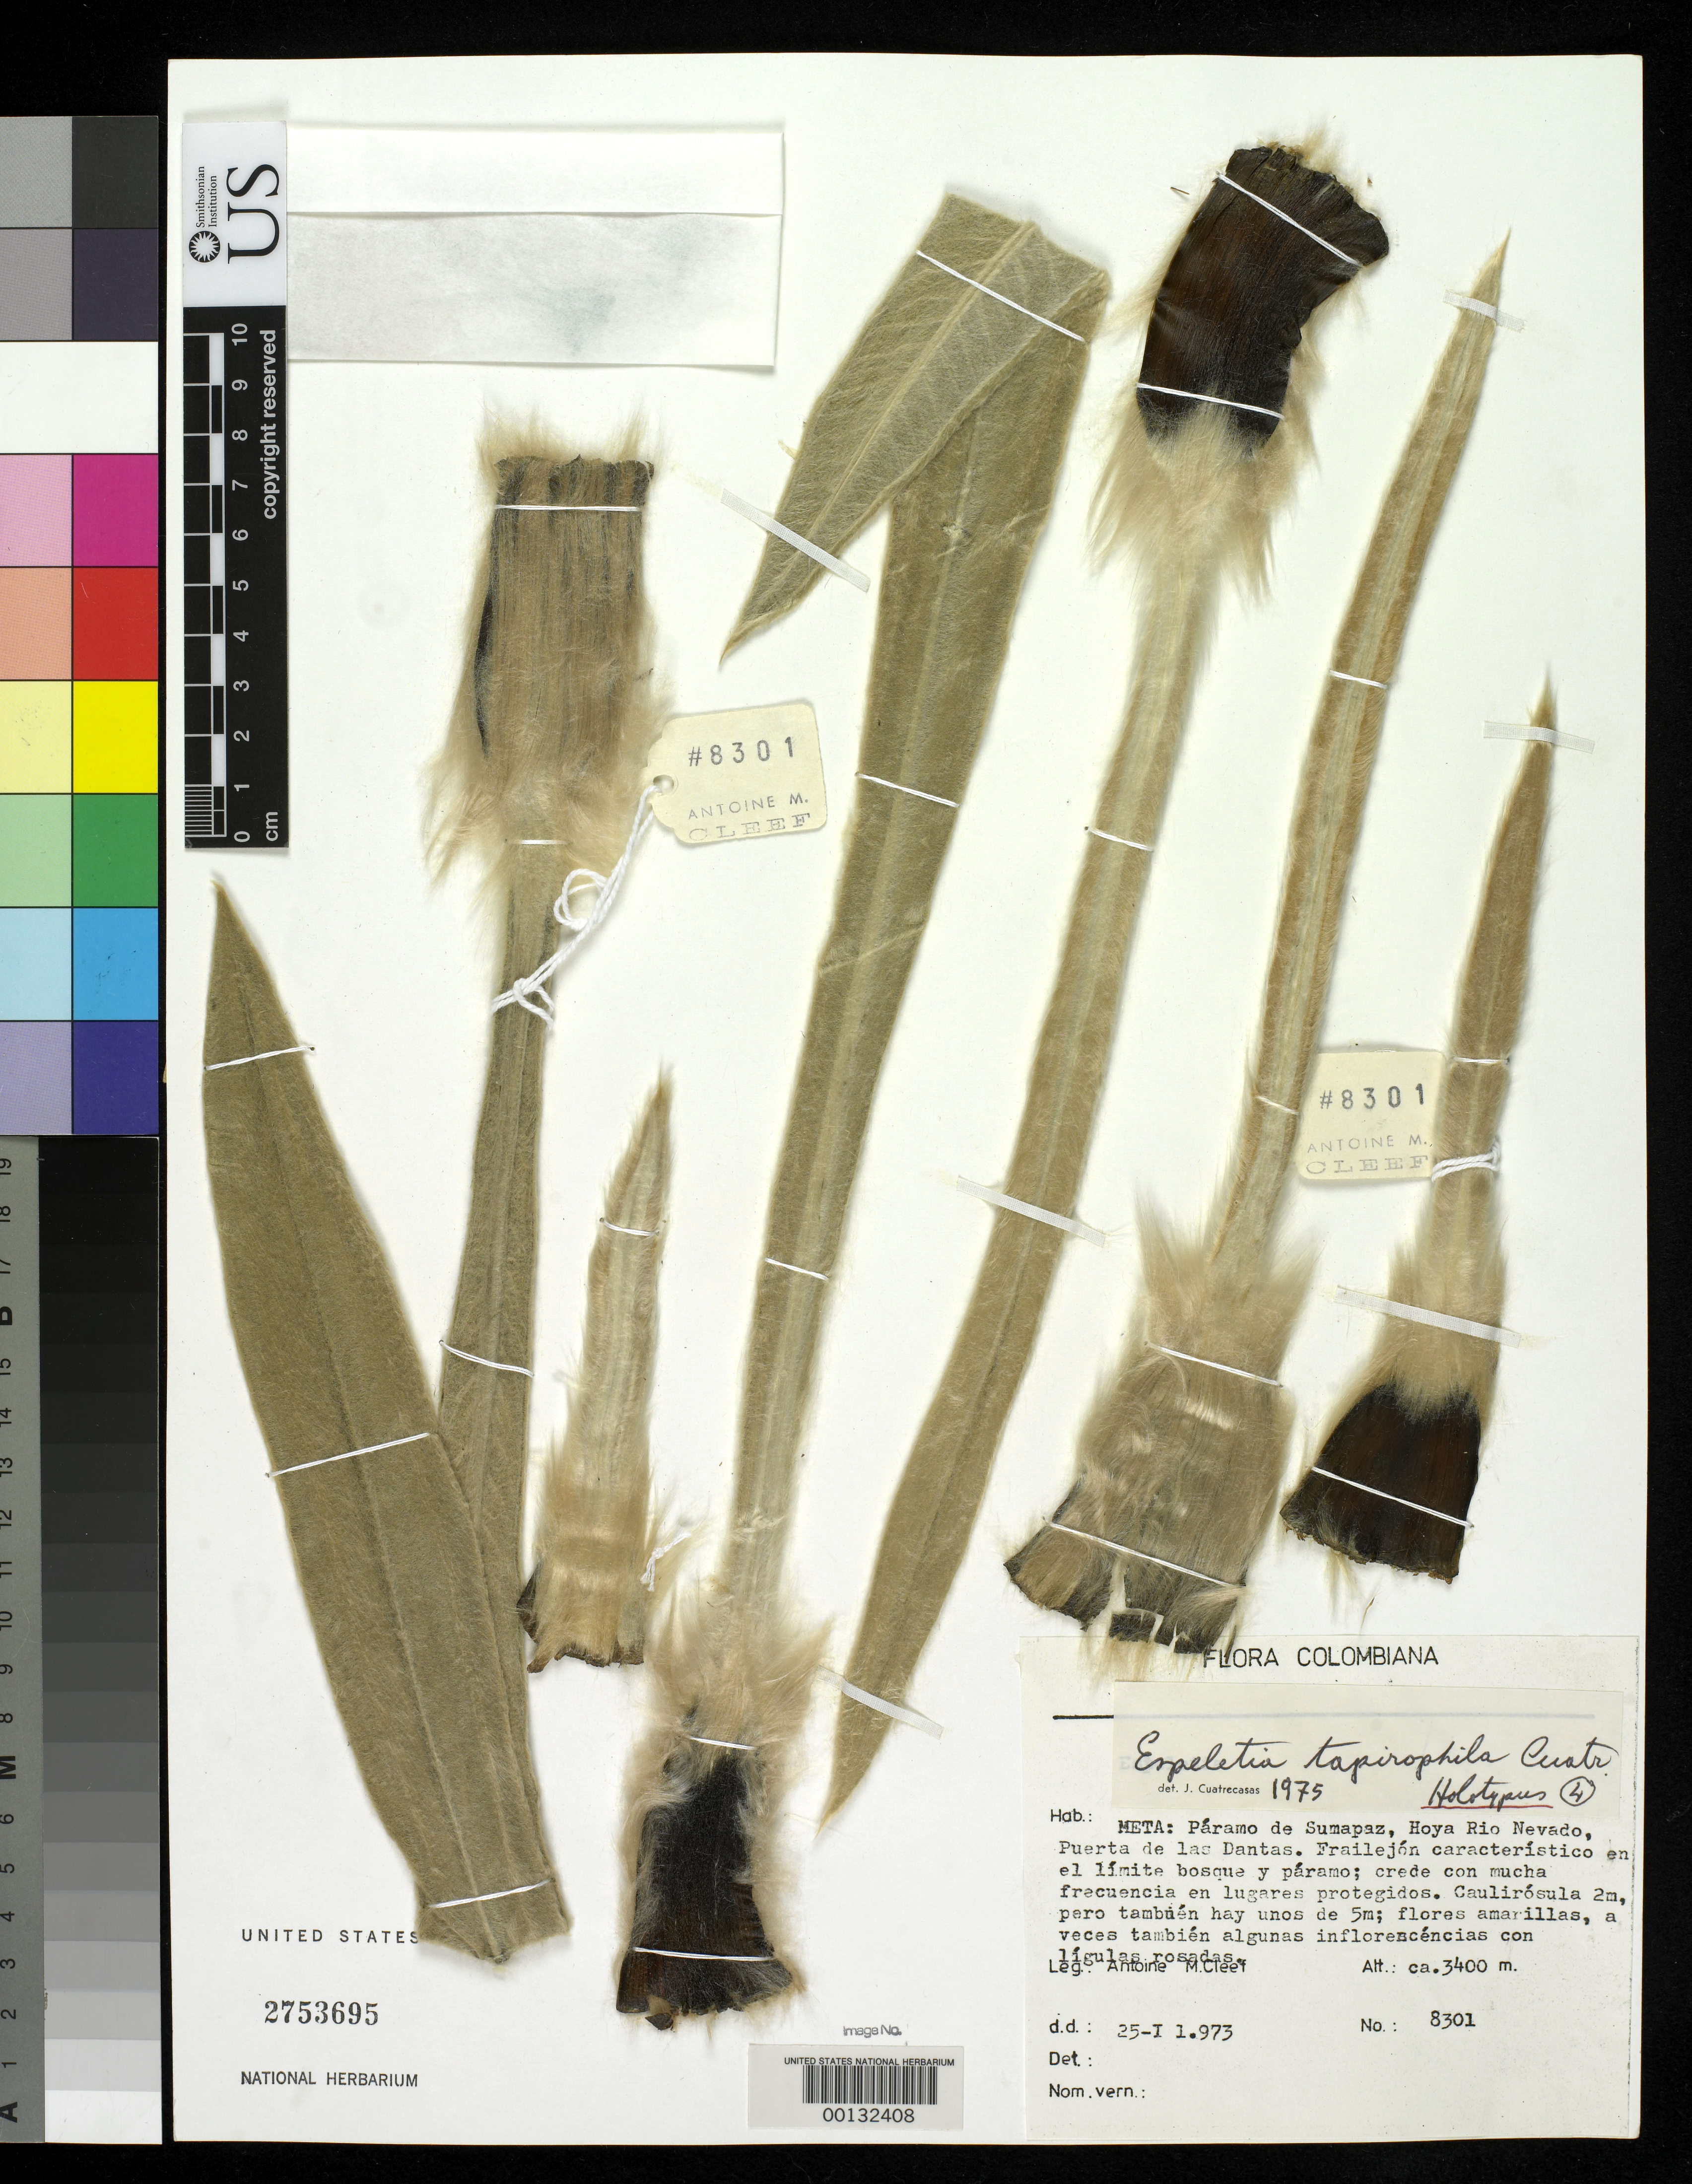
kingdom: Plantae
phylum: Tracheophyta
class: Magnoliopsida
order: Asterales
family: Asteraceae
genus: Espeletia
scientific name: Espeletia tapirophila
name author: Cuatrec.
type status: Holotype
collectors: A. M. Cleef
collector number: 8301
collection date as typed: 25 Jan 1973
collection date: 1973-01-25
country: Colombia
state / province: Meta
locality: Páramo de Sumapaz, Hoya Rio Nevada, Puerta de Las Dantas.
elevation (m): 3400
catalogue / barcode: US 2753695